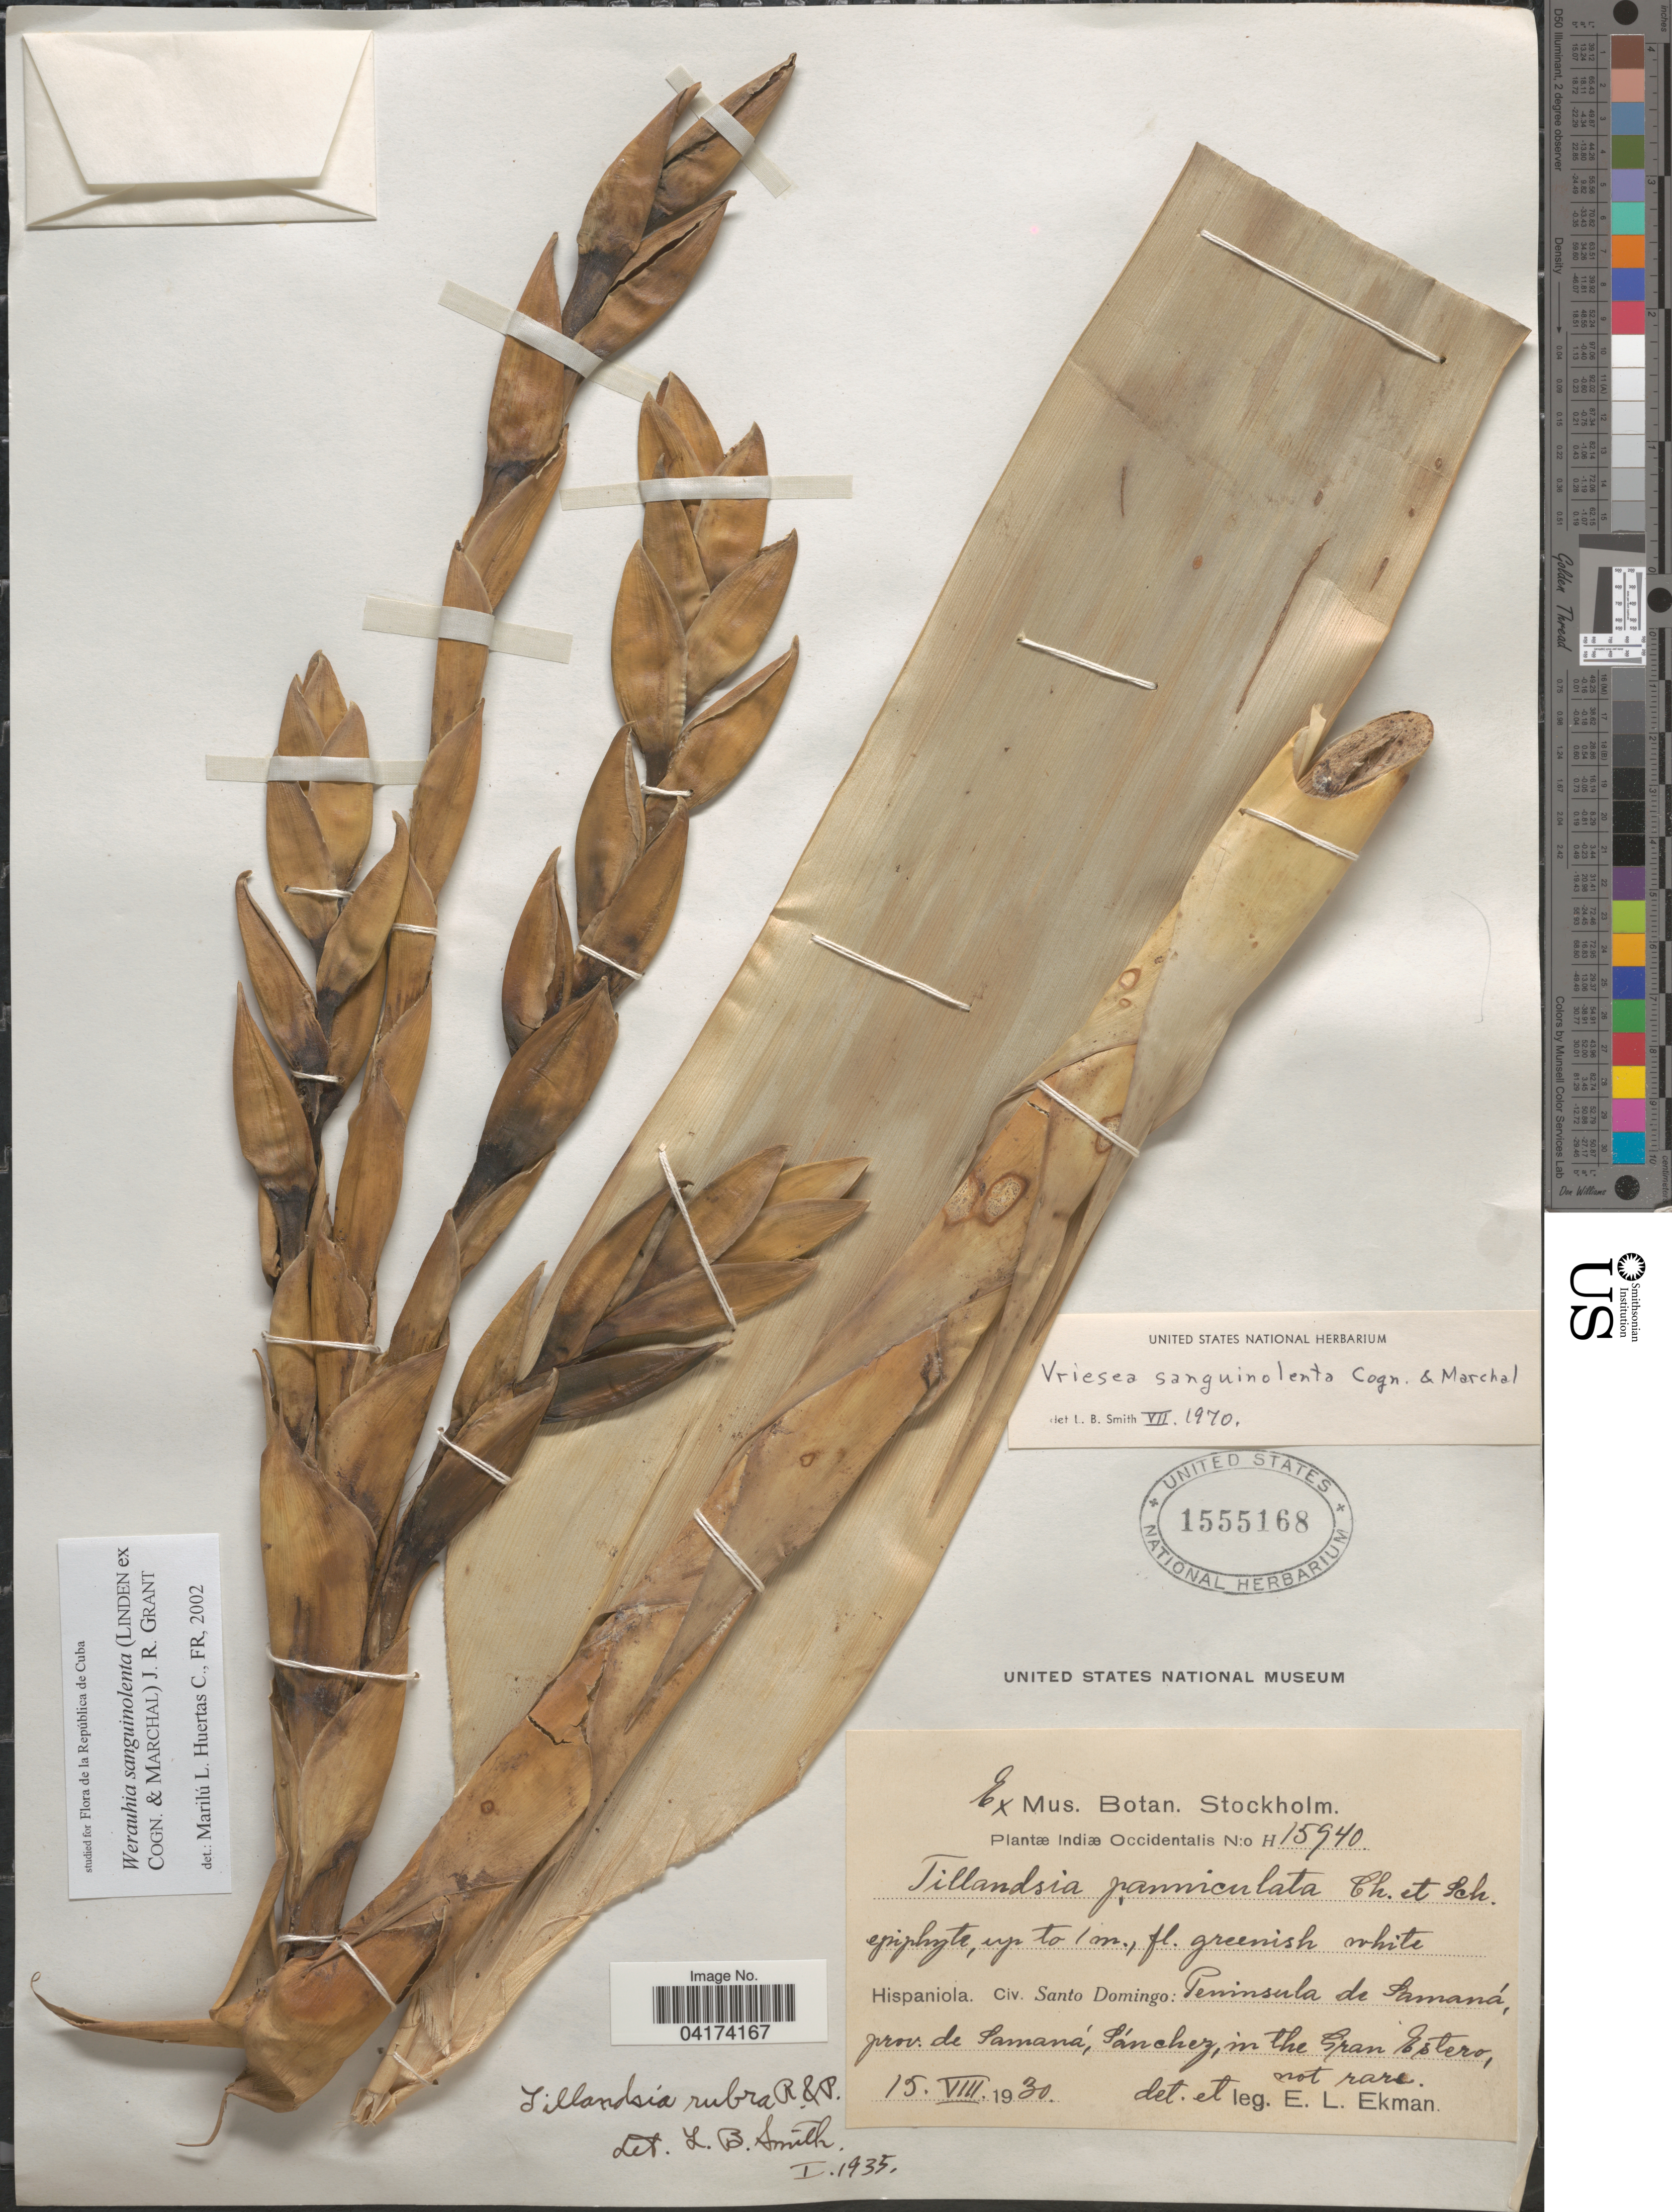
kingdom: Plantae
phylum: Tracheophyta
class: Liliopsida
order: Poales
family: Bromeliaceae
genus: Werauhia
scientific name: Werauhia sanguinolenta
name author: (Cogn. & Marchal) J.R. Grant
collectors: E. L. Ekman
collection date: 1930-08-15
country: Dominican Republic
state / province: Samaná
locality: Indiæ Occidentalis. Hispaniola. Civ. Santo Domingo: Peninsula de Samaná. Sánchez, in the Gran Estero.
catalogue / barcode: US 1555168